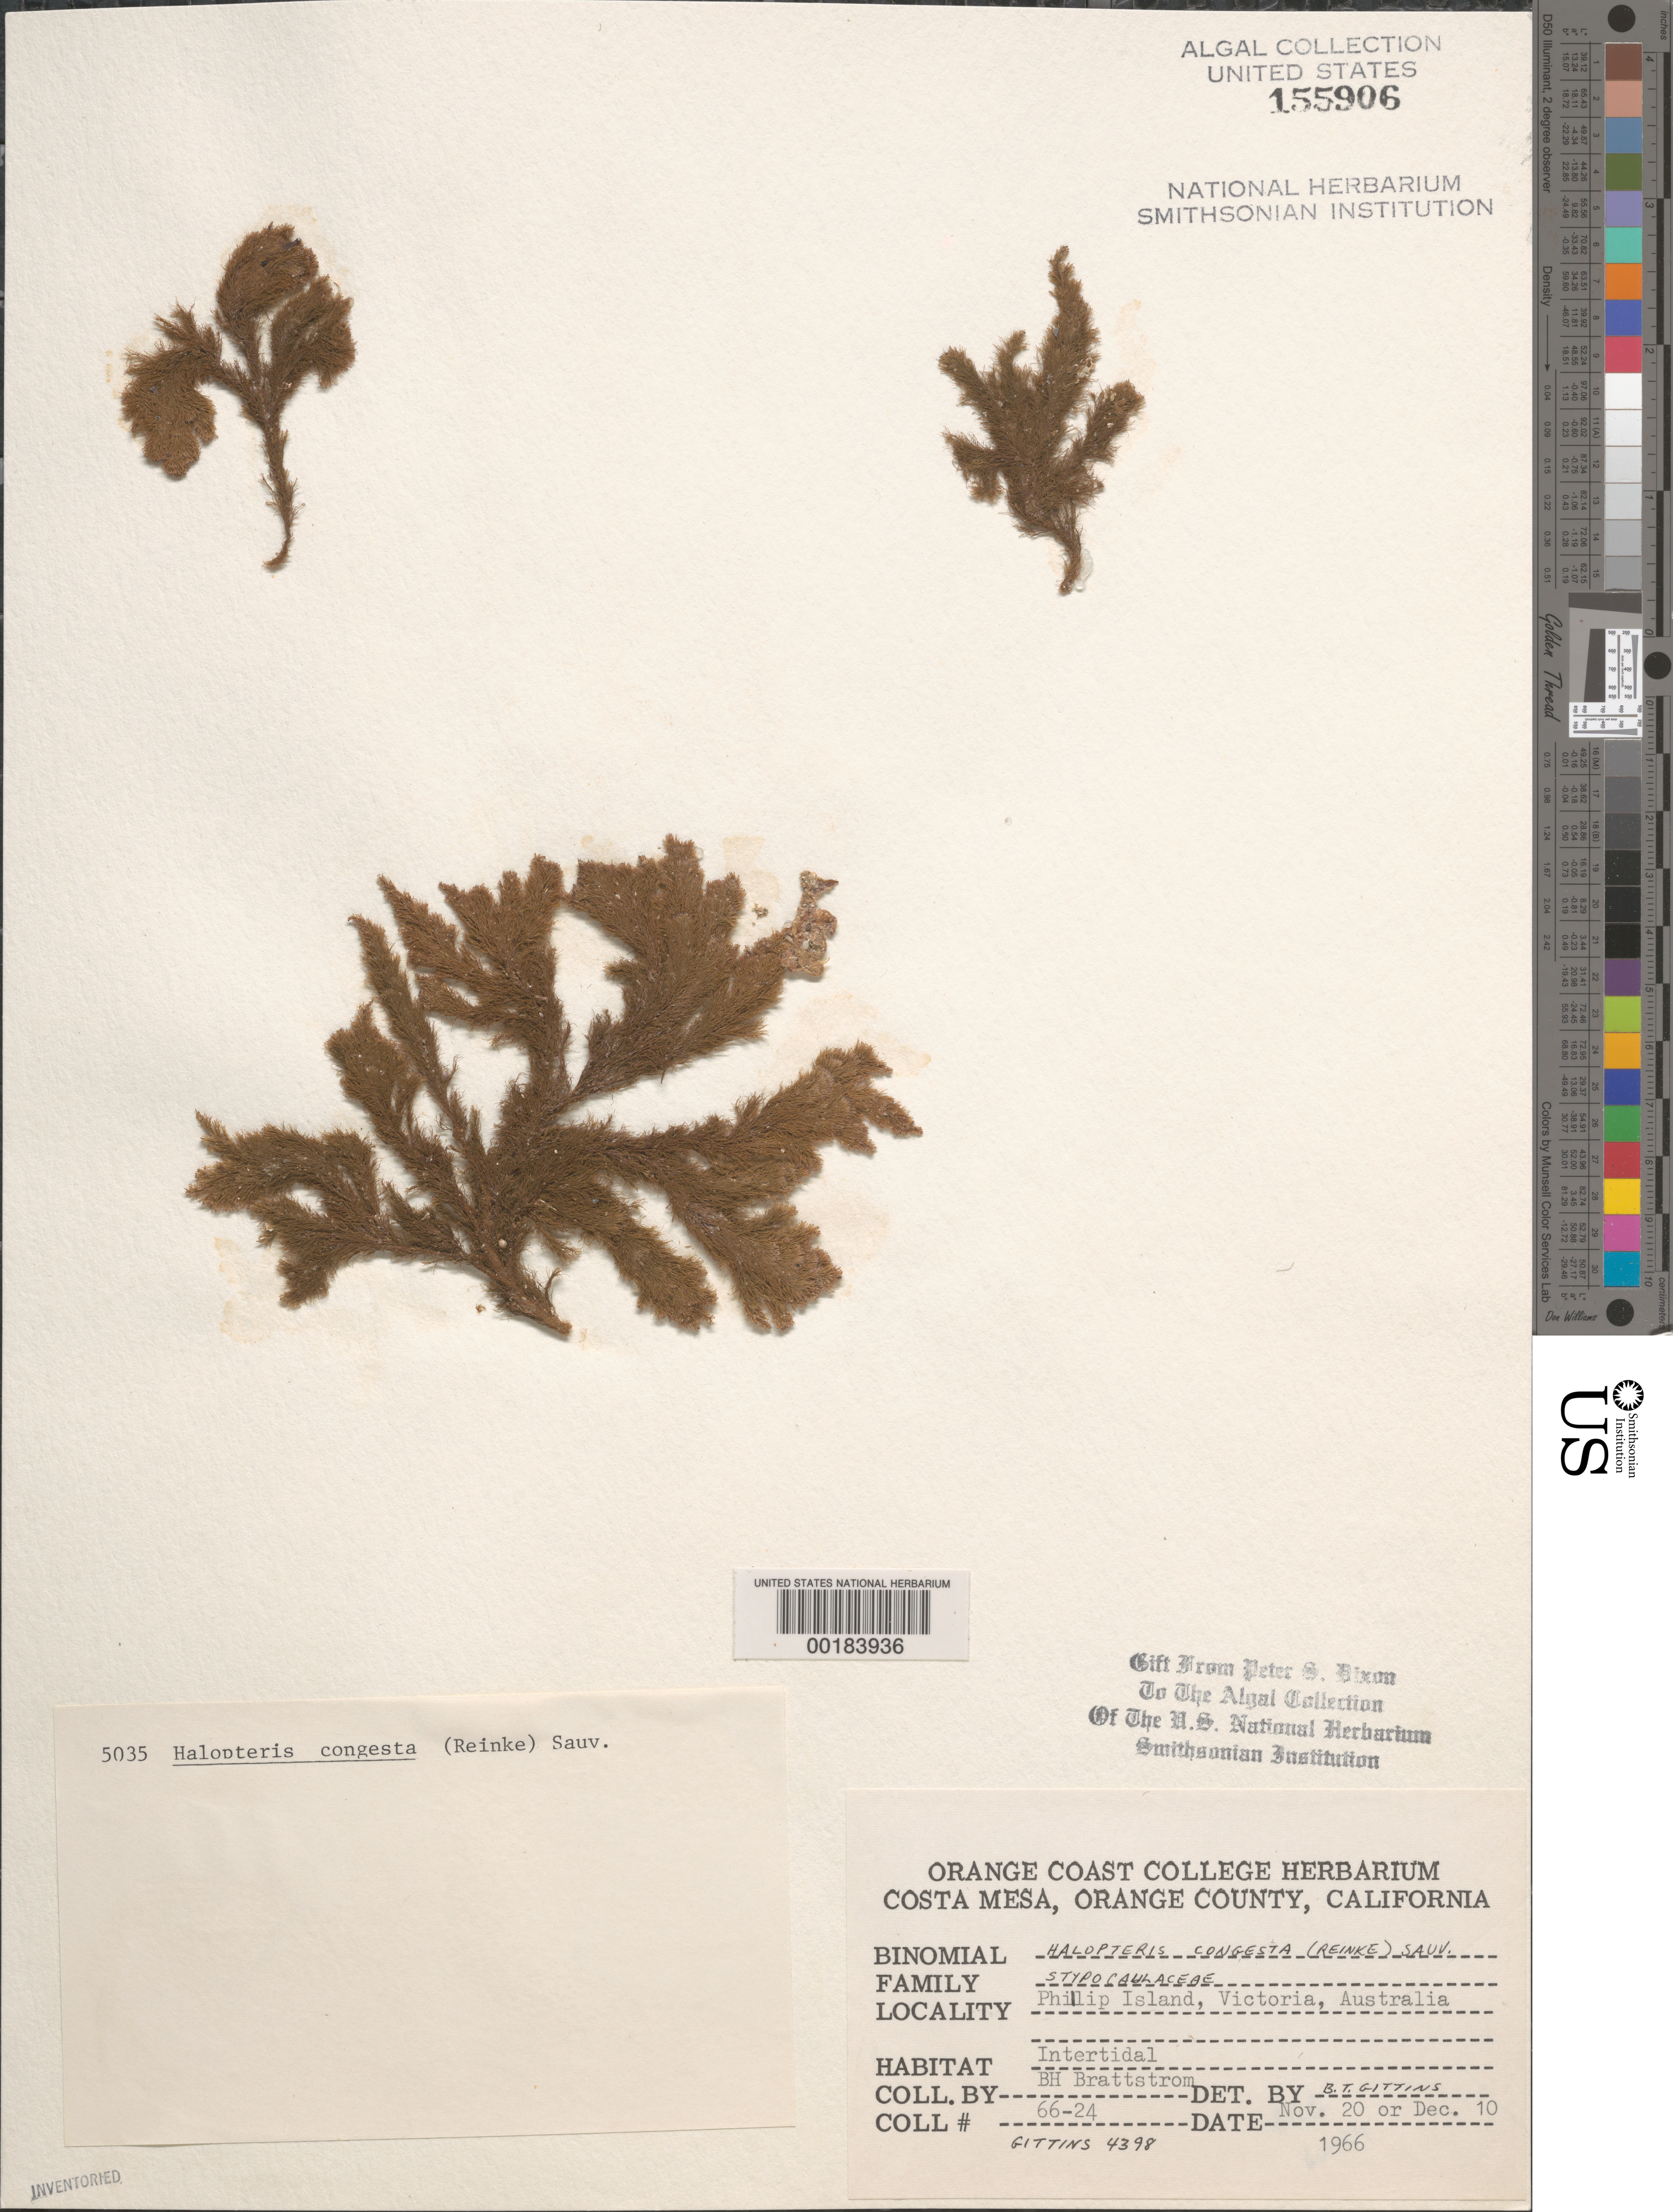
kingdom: Chromista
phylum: Ochrophyta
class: Phaeophyceae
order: Sphacelariales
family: Stypocaulaceae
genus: Halopteris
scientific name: Halopteris congesta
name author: (Reinke) Sauv.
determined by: Gittins, B. T.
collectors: B. Brattstrom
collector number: Brattstrom 66-24 & BTG 4398 & PSD 5035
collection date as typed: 20 Nov 1966 OR 10 Dec 1966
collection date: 1966-11-20 or 1966-12-10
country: Australia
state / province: Victoria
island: Phillip Island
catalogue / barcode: US 155906